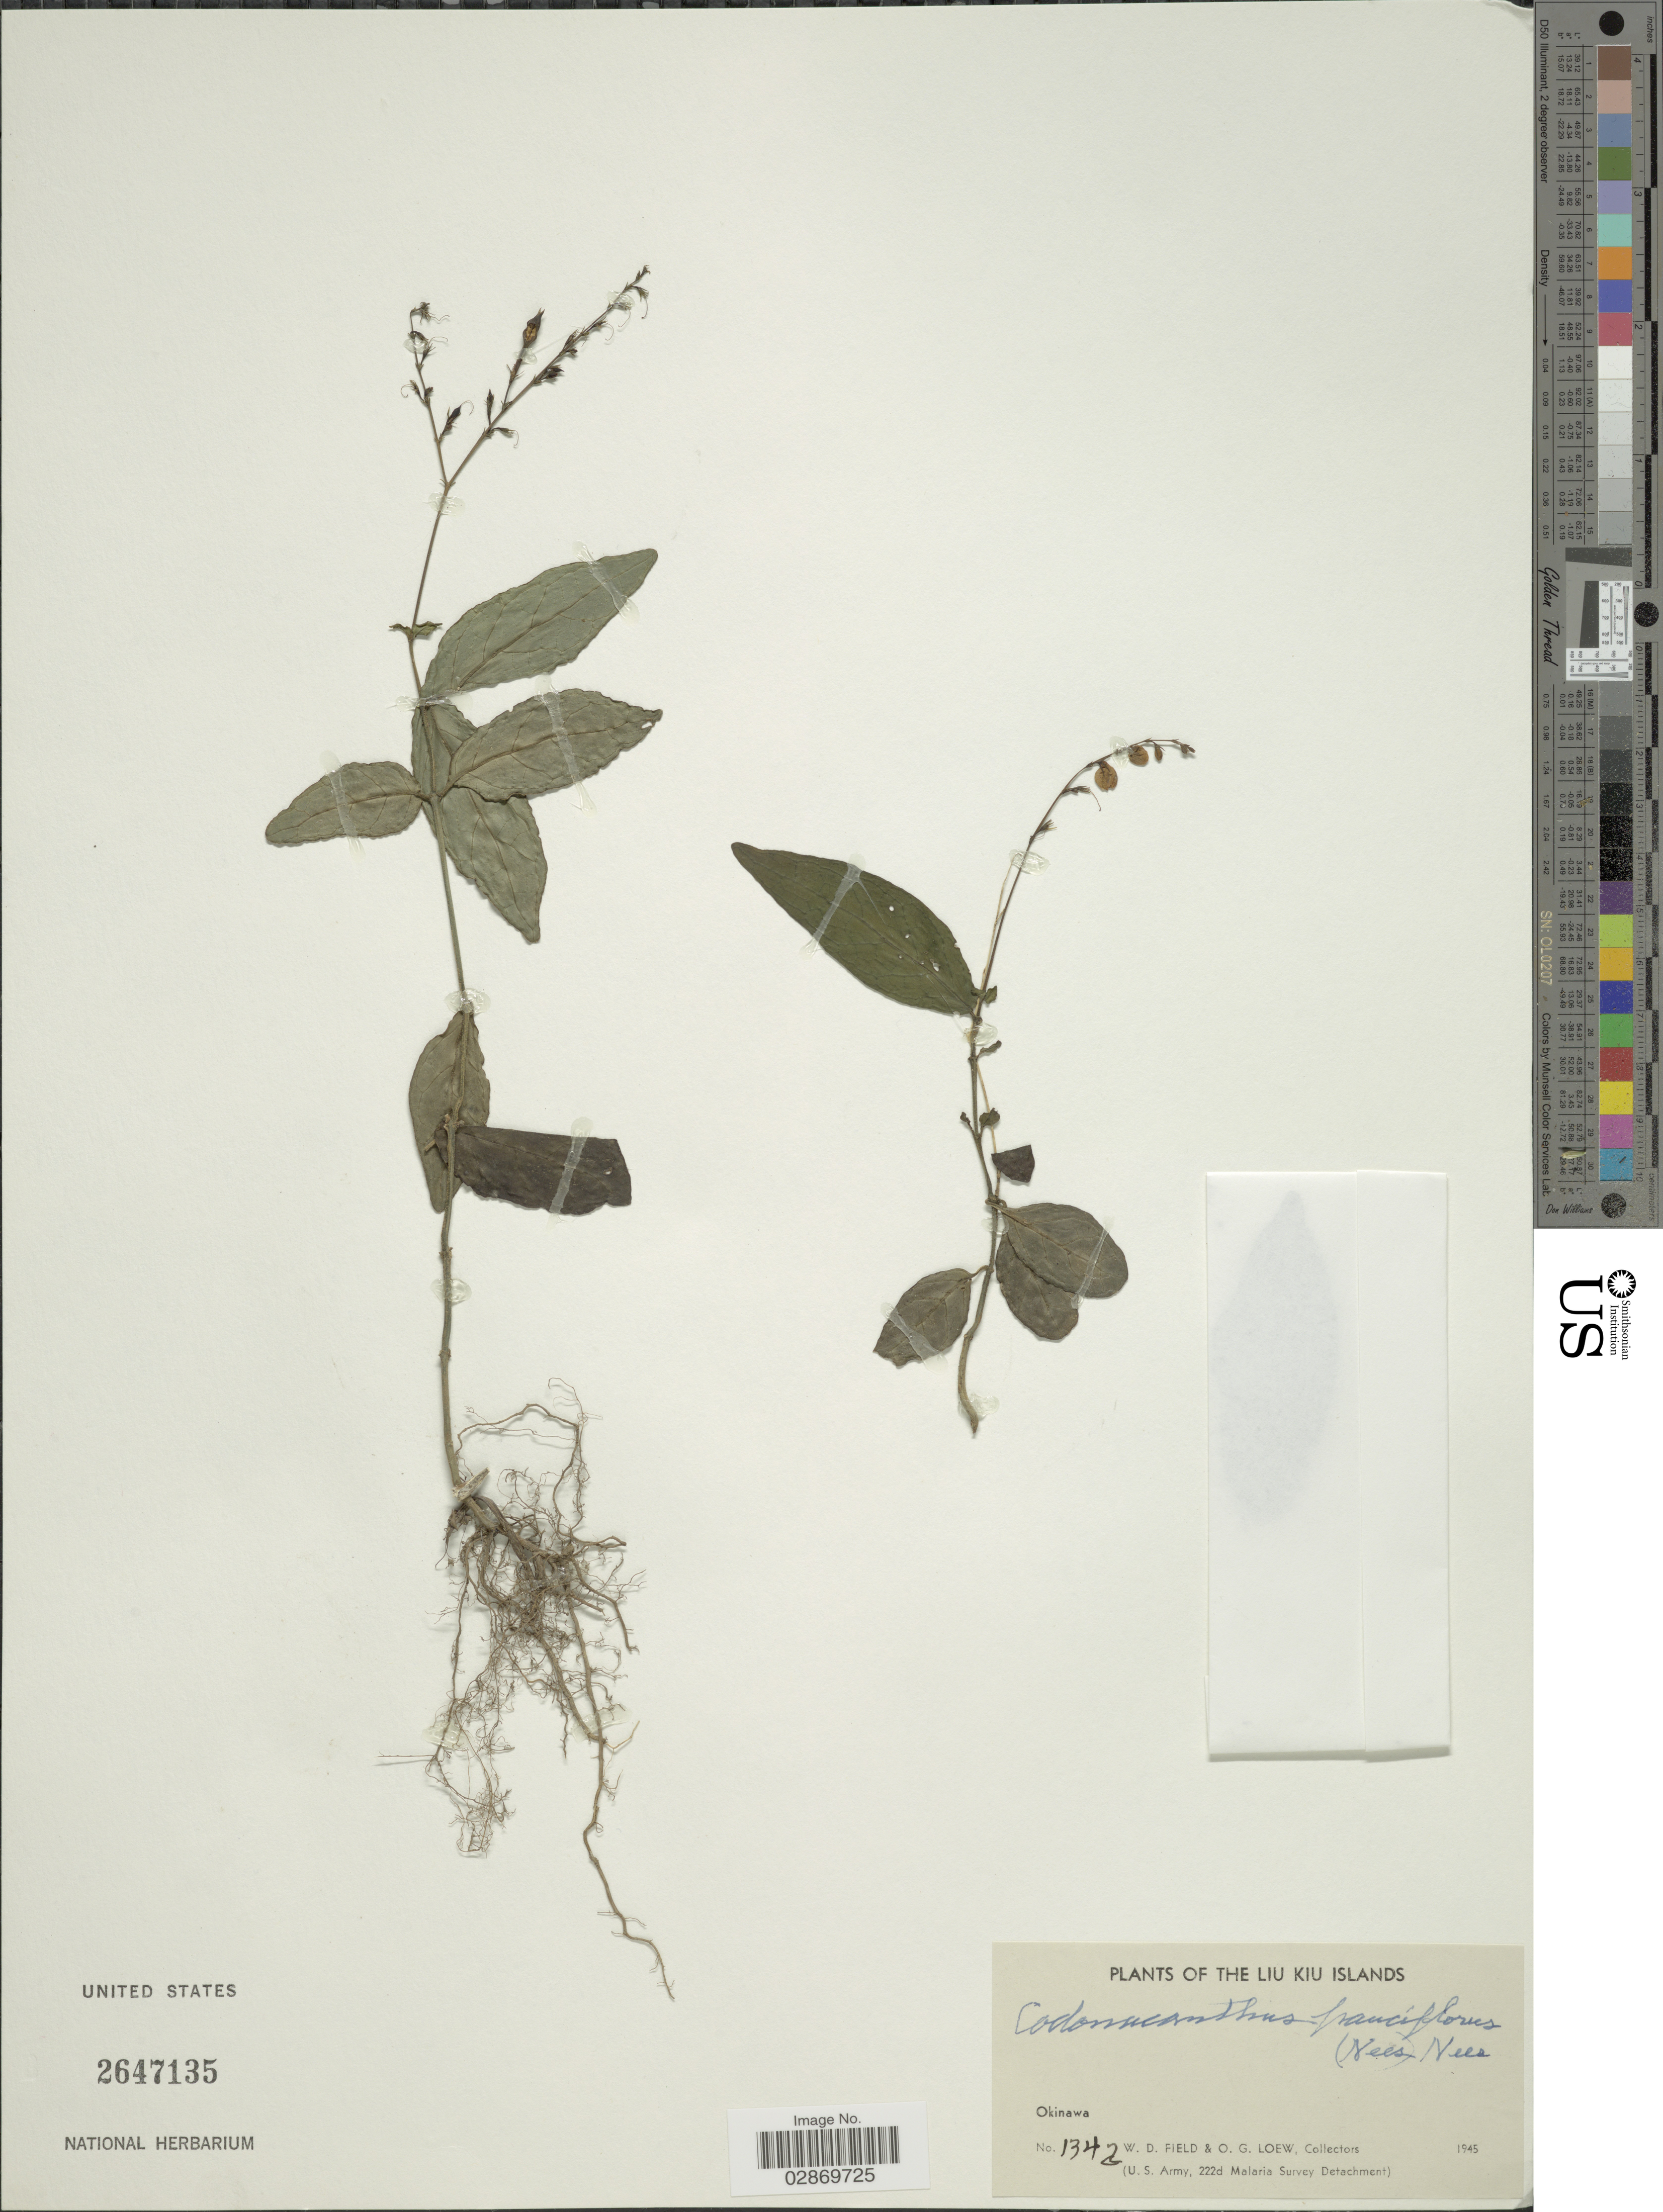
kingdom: Plantae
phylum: Tracheophyta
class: Magnoliopsida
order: Lamiales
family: Acanthaceae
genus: Codonacanthus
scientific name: Codonacanthus pauciflorus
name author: (Nees) Nees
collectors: W. D. Field & O. G. Loew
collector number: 1342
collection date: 1945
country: Japan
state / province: Okinawa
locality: Liu Kiu Islands.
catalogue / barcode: US 2647135